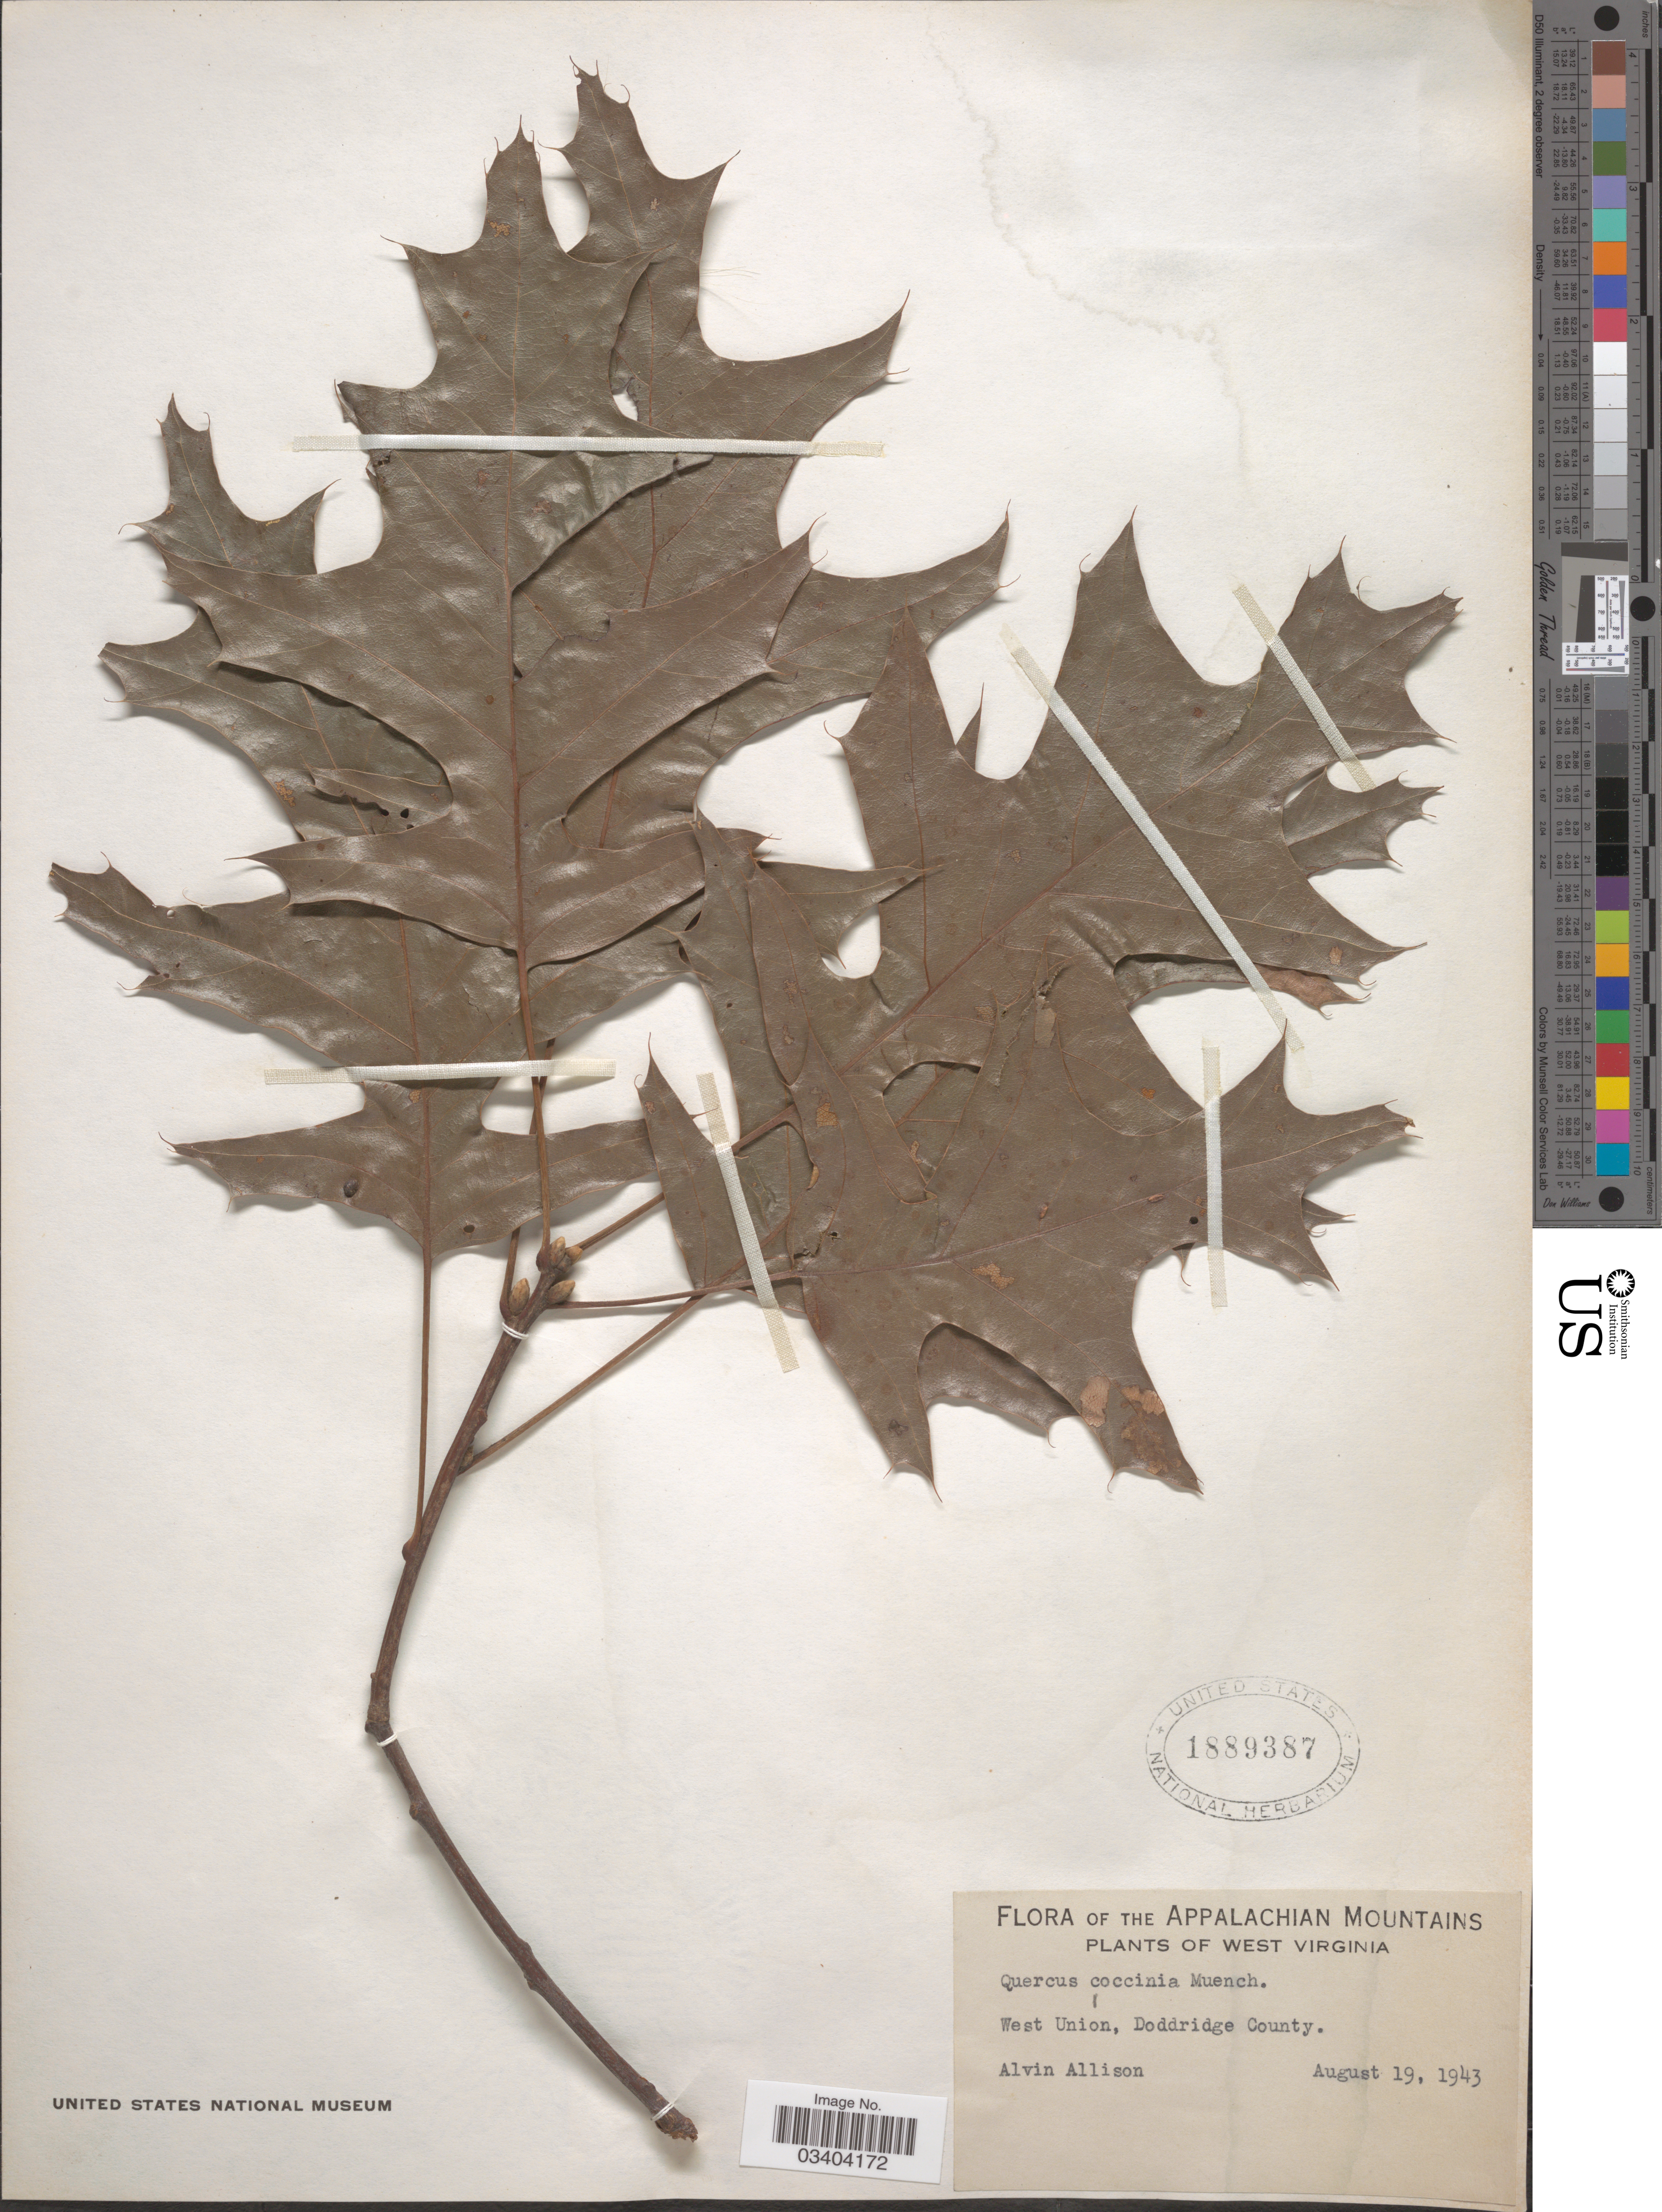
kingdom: Plantae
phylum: Tracheophyta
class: Magnoliopsida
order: Fagales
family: Fagaceae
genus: Quercus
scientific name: Quercus coccinea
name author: Münchh.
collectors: A. Allison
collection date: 1943-08-19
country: United States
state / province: West Virginia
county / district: Doddridge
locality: Appalachian Mountains. West Union, Doddrigde County.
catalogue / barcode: US 1889387